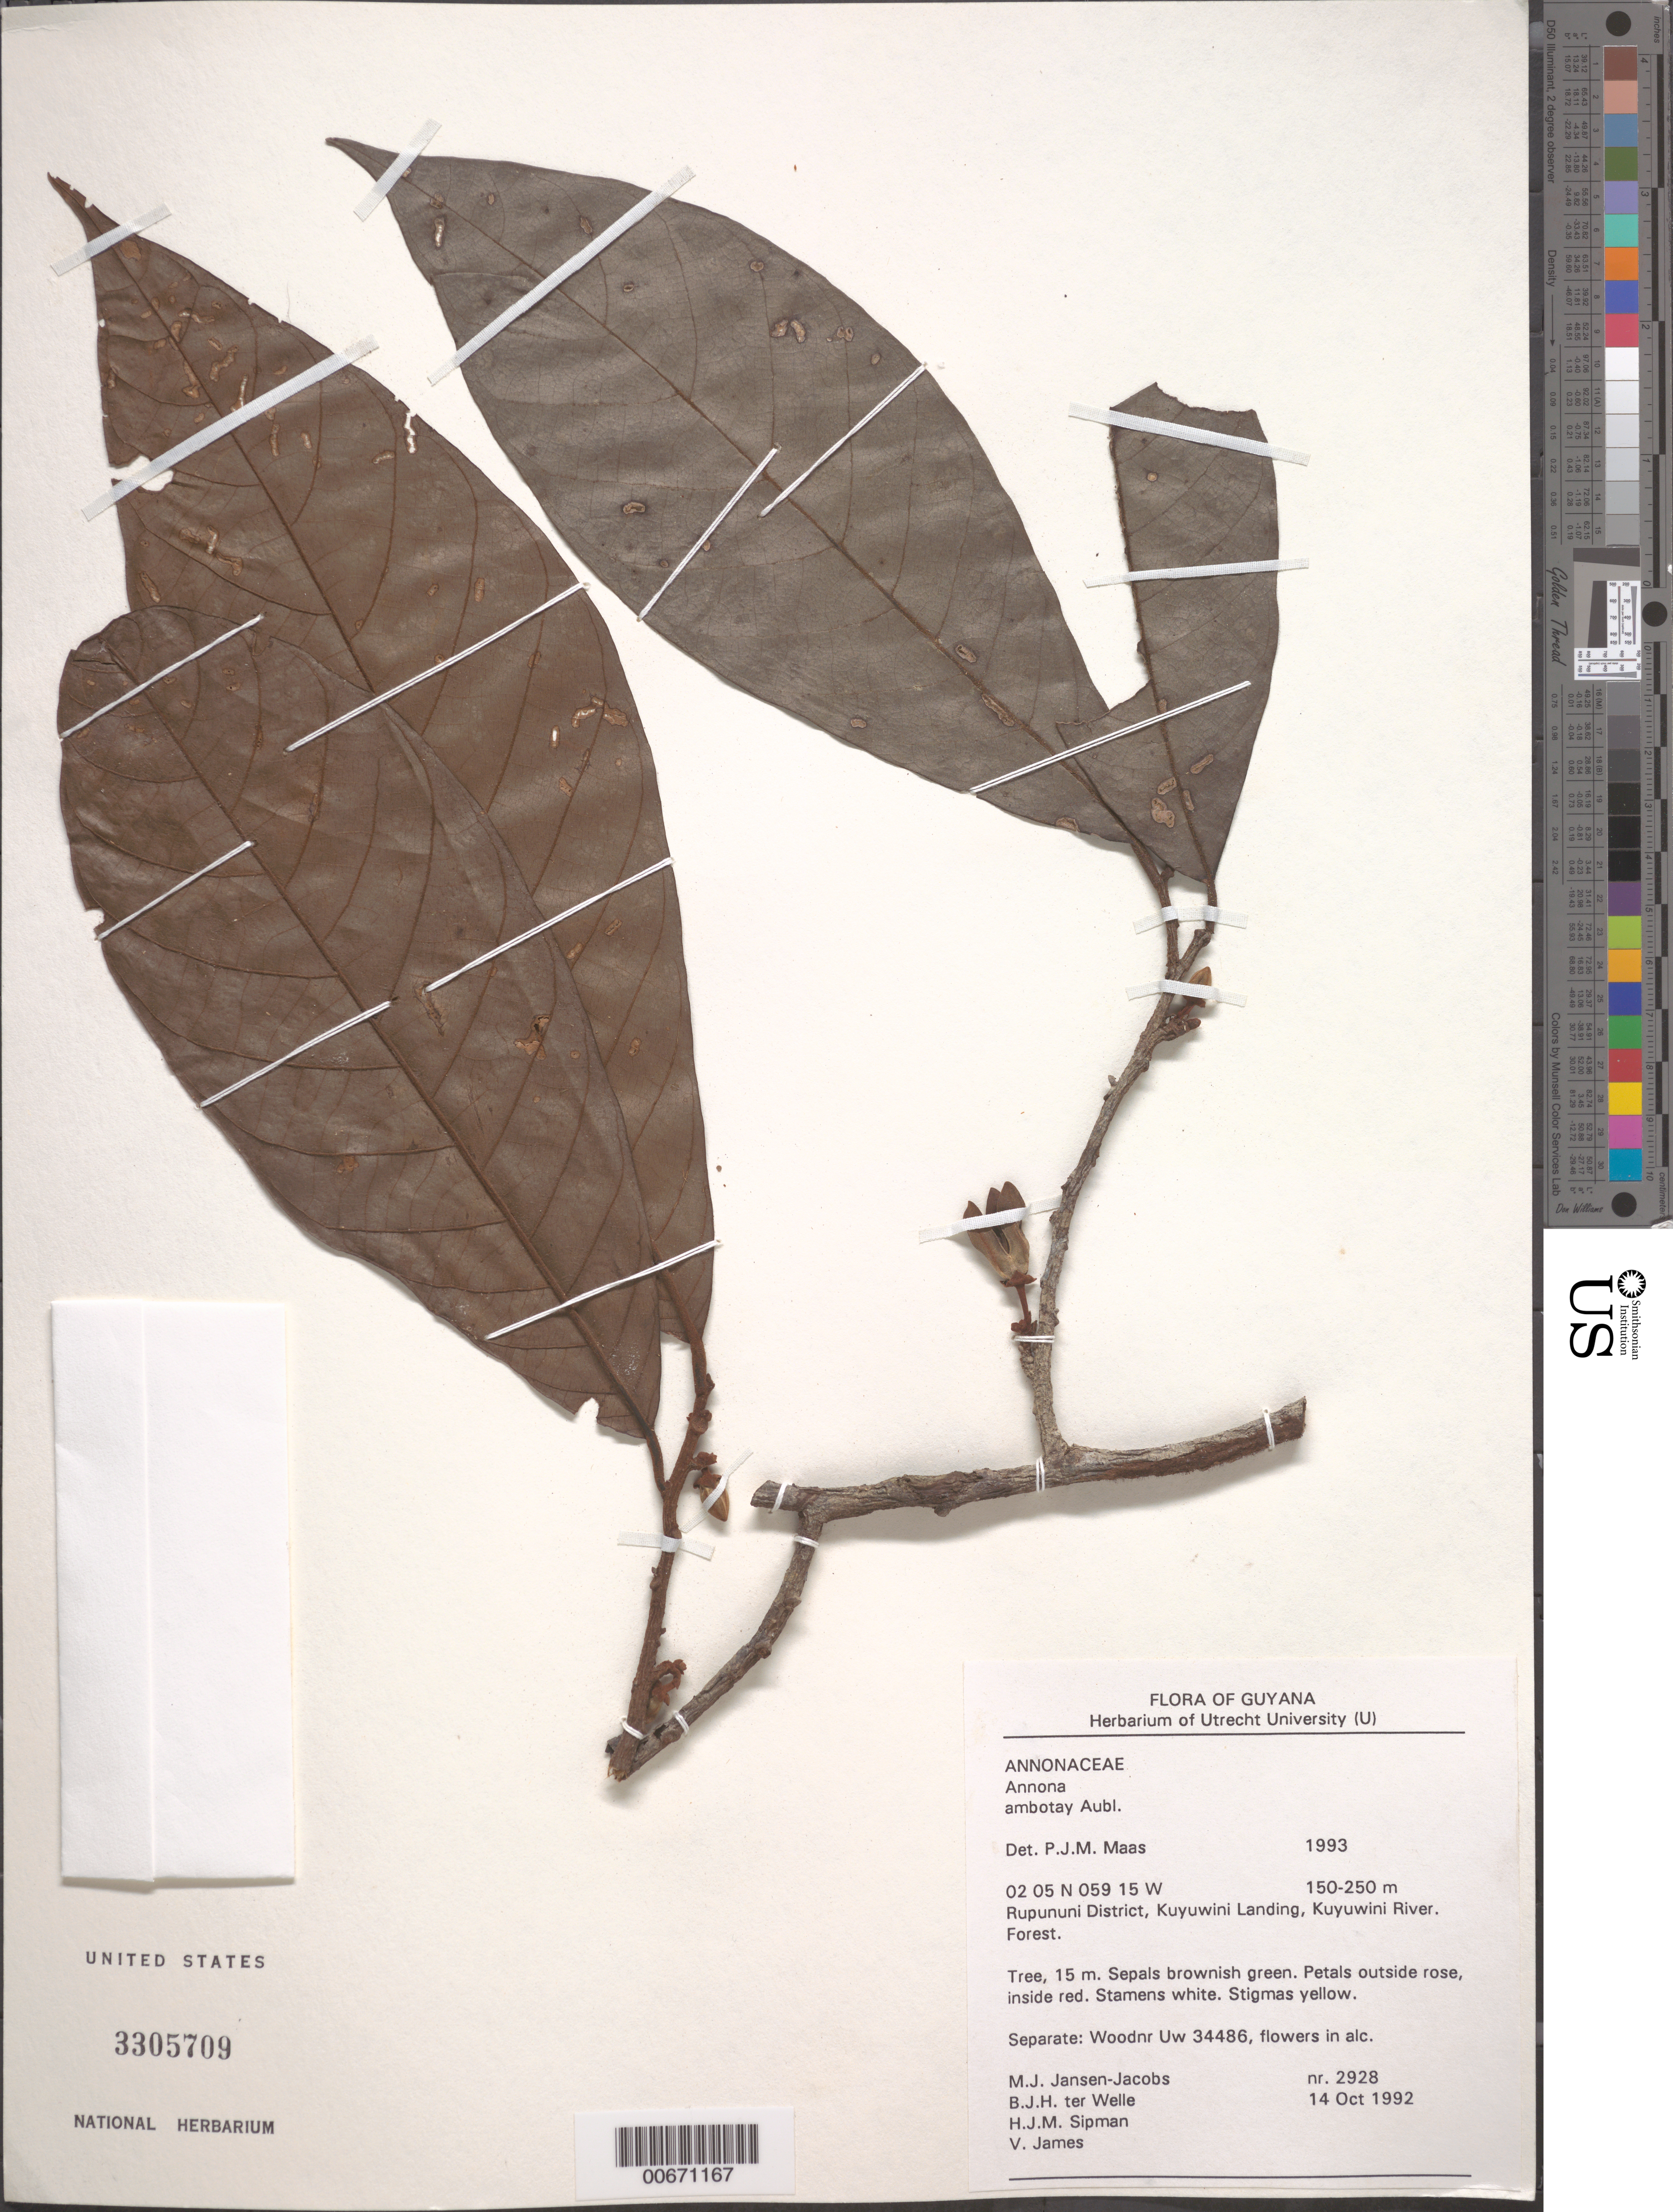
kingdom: Plantae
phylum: Tracheophyta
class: Magnoliopsida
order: Magnoliales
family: Annonaceae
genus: Annona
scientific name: Annona ambotay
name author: Aubl.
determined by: Maas, Paul J. M.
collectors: M. J. Jansen-Jacobs, B. Welle, H. J. M. Sipman & V. James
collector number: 2928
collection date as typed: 14-Oct-92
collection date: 1992-10-14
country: Guyana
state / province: U. Takutu-U. Essequibo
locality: Kuyuwini Landing, Kuyuwini River, Rupununi District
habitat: Forest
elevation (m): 150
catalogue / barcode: US 3305709